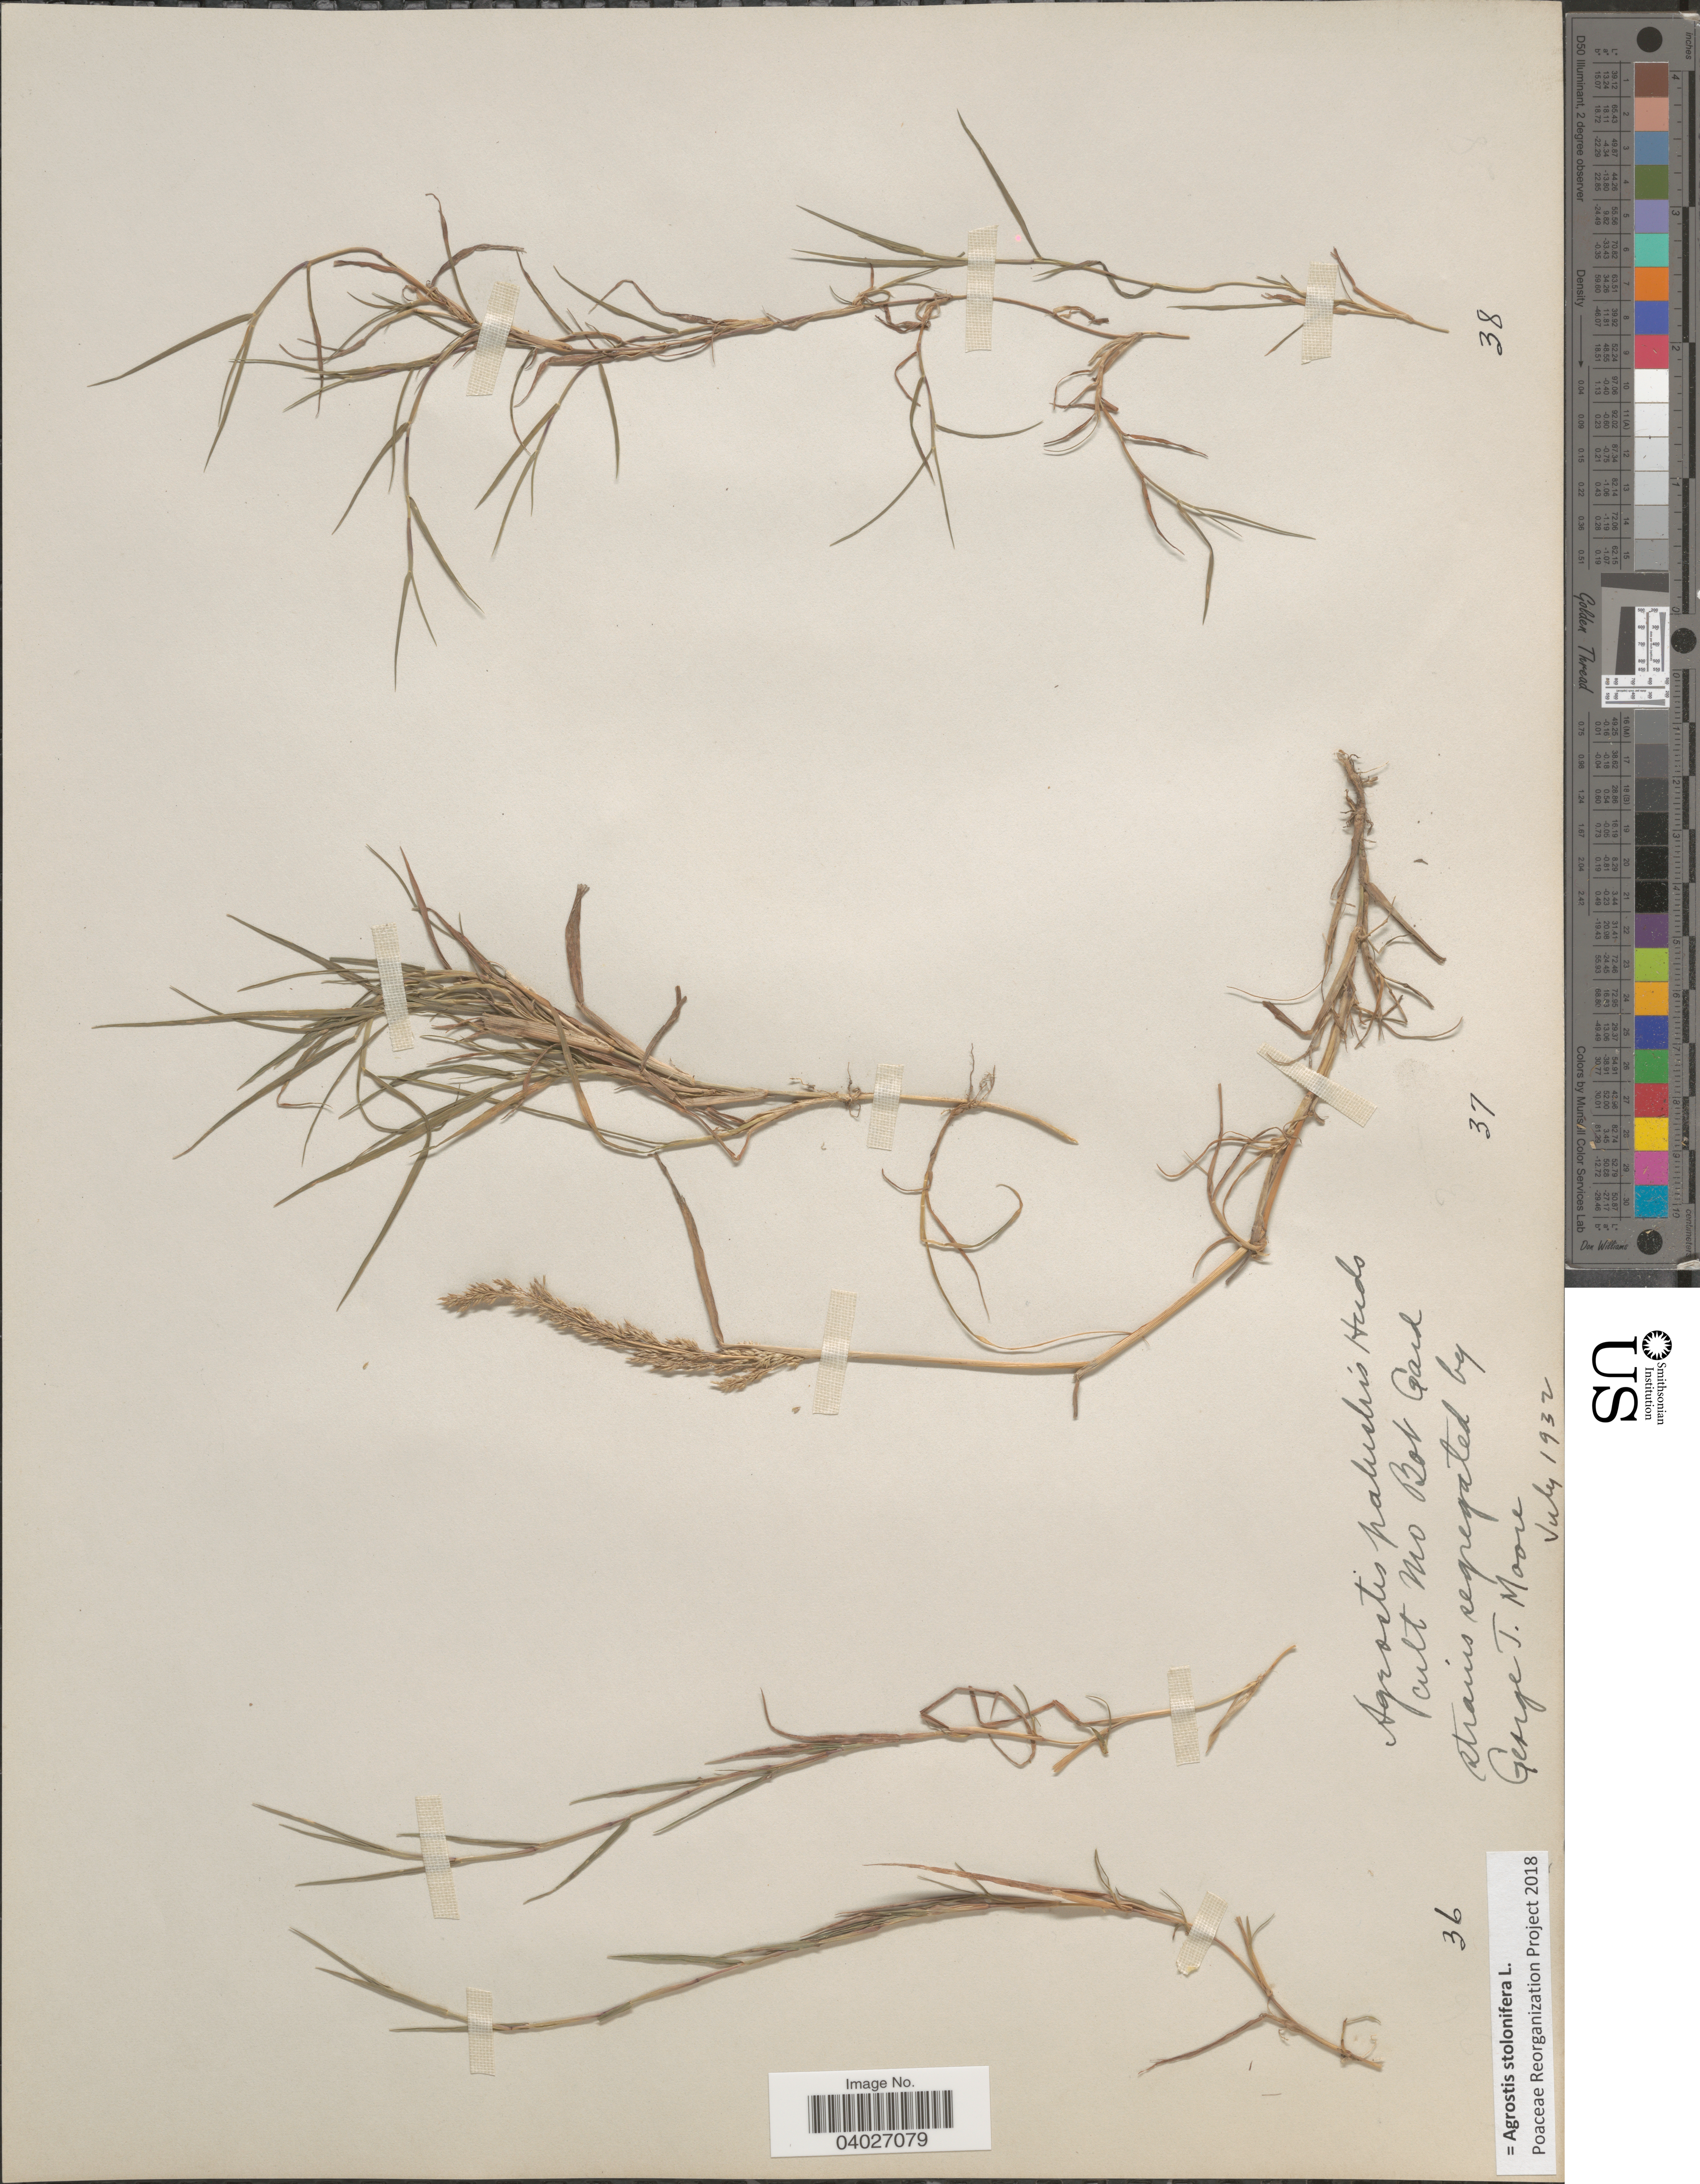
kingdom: Plantae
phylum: Tracheophyta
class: Liliopsida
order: Poales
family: Poaceae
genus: Agrostis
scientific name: Agrostis stolonifera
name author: L.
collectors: G. T. Moore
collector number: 36/37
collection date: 1932-07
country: United States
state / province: Missouri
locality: Mo Bot Gard.